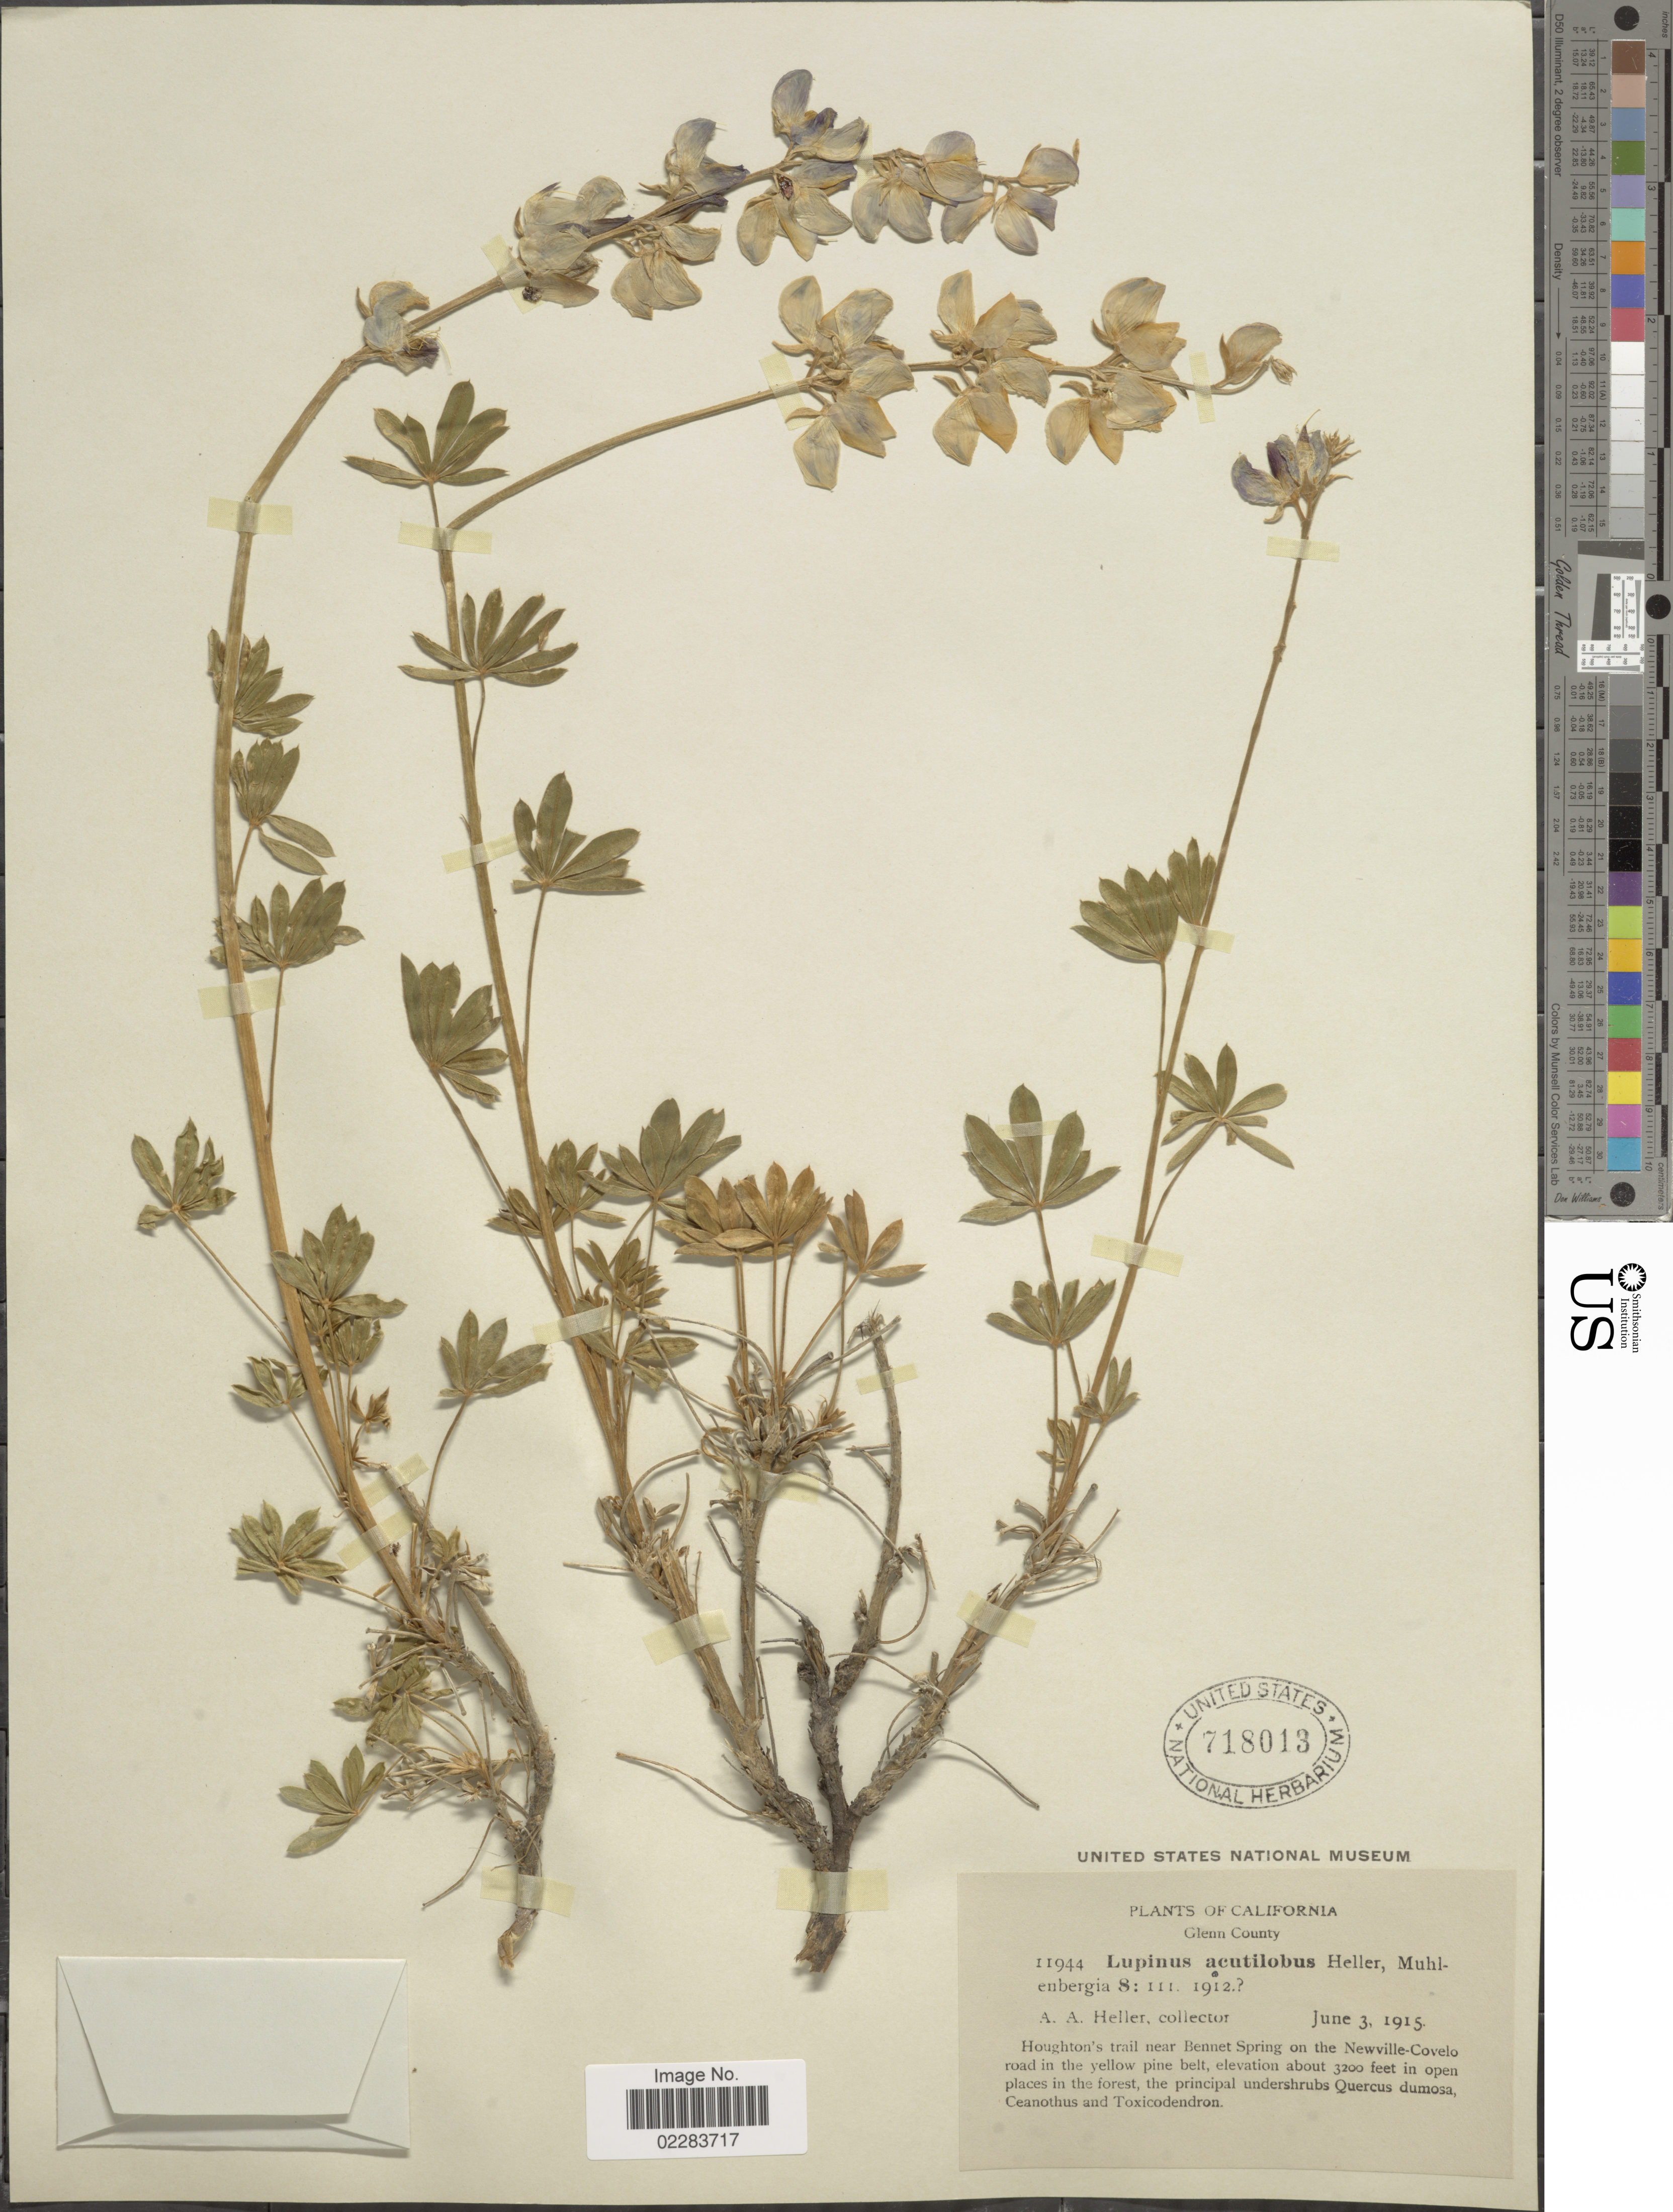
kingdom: Plantae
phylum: Tracheophyta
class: Magnoliopsida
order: Fabales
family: Fabaceae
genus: Lupinus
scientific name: Lupinus albifrons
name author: Benth.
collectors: A. A. Heller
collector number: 11944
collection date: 1915-06-03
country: United States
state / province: California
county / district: Glenn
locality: Glenn County. Houghton's trail near Bennet Spring on the Newville-Covelo road in the yellow pine belt.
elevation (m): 975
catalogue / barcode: US 718013